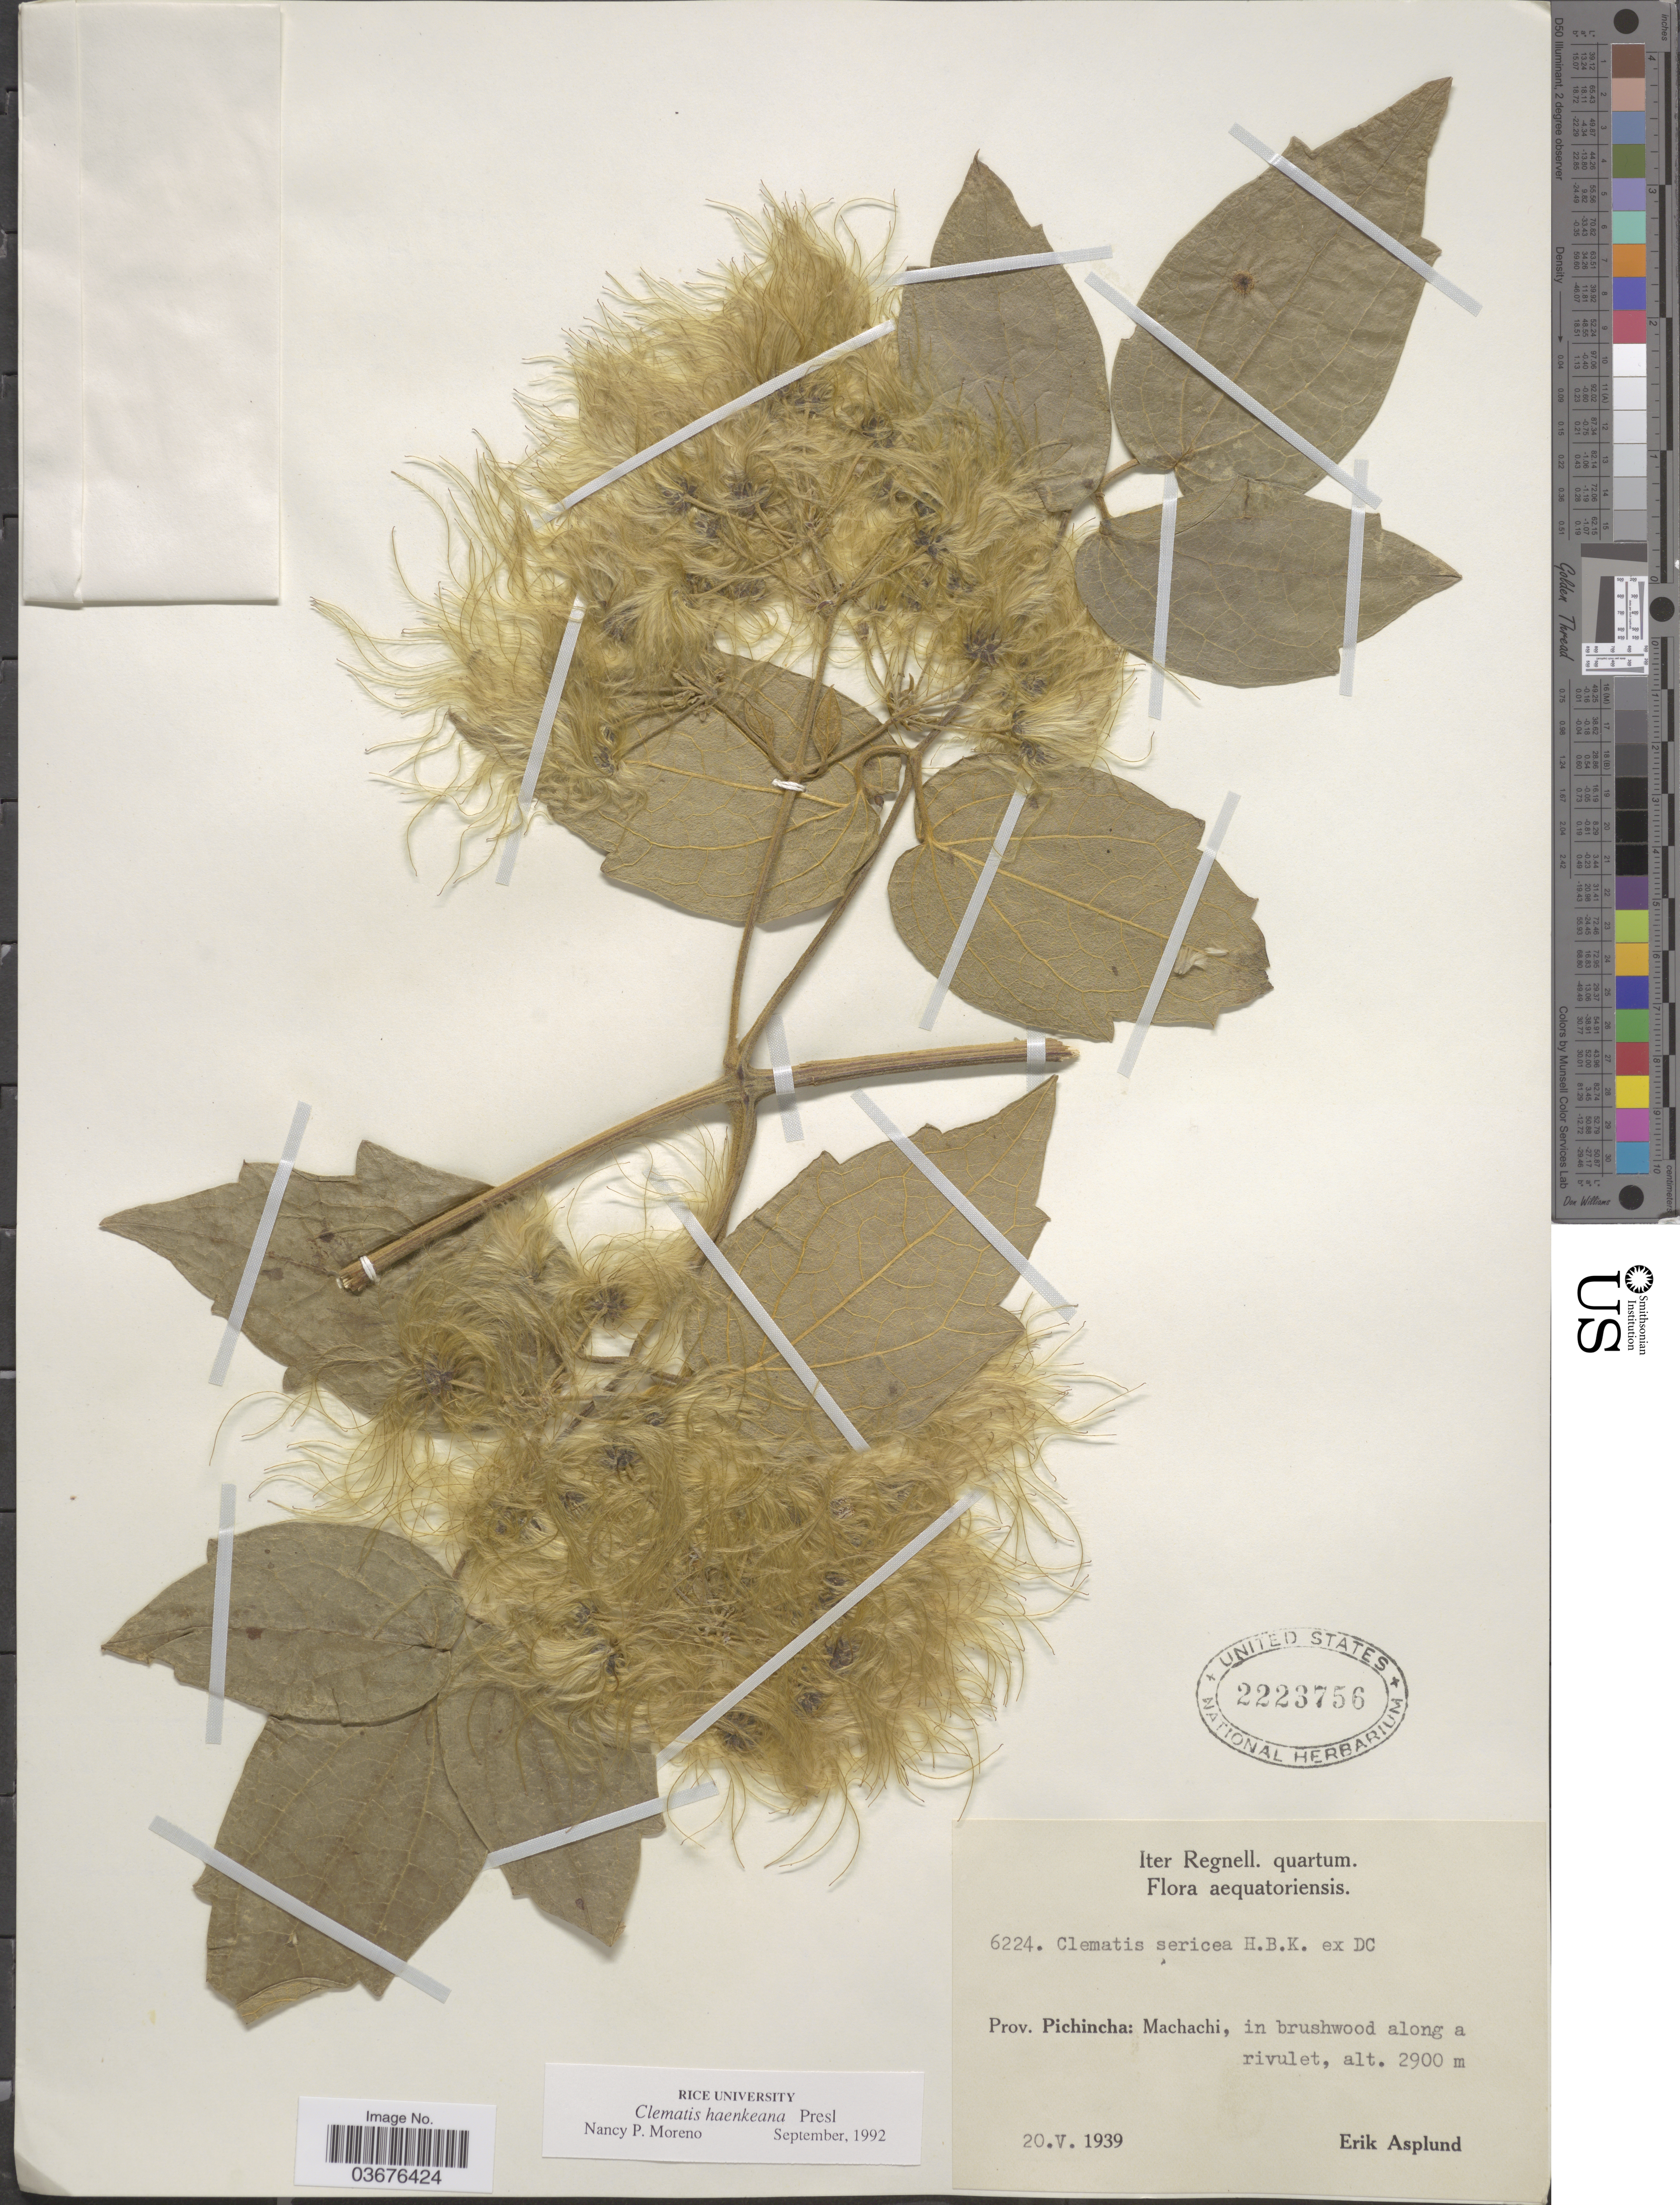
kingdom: Plantae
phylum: Tracheophyta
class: Magnoliopsida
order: Ranunculales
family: Ranunculaceae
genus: Clematis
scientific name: Clematis haenkeana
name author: C. Presl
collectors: E. Asplund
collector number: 6224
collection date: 1939-05-20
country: Ecuador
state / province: Pichincha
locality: Machachi.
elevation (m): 2900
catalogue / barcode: US 2223756